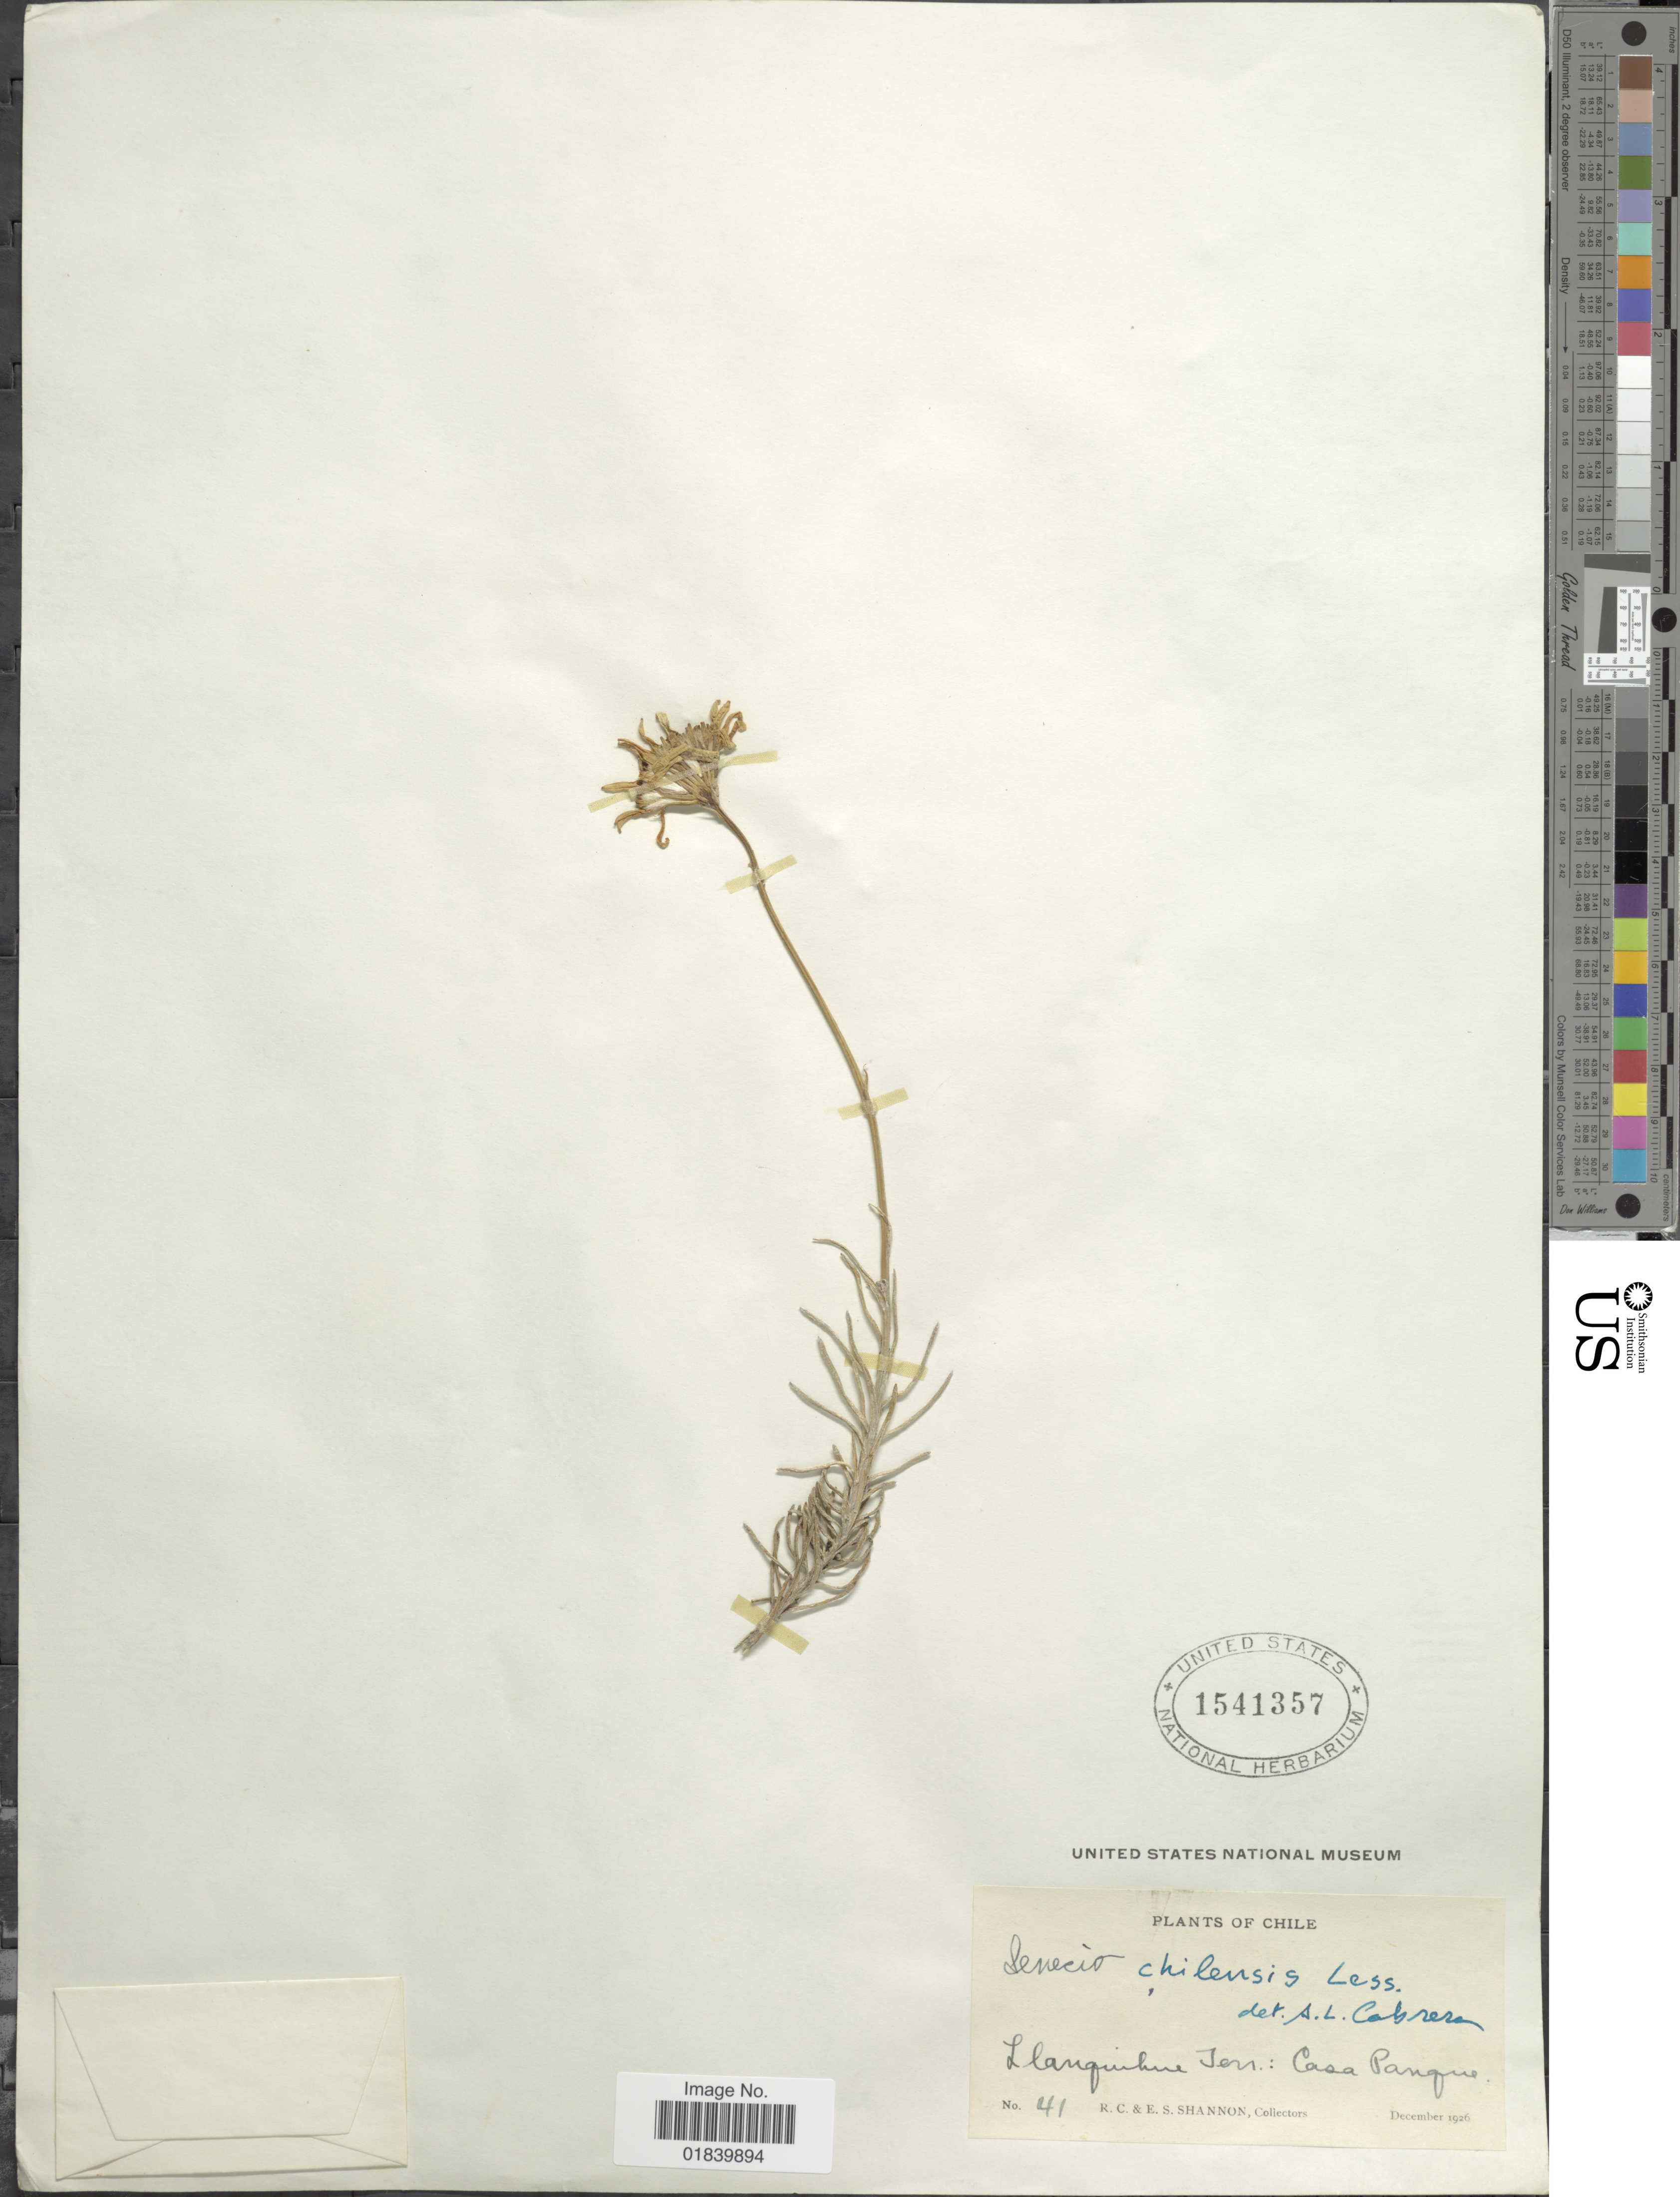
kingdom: Plantae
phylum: Tracheophyta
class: Magnoliopsida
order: Asterales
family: Asteraceae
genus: Senecio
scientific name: Senecio chilensis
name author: Less.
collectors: R. Shannon & E. Shannon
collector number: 41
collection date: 1926-12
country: Chile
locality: Llanquihue Terr: Casa Pangue.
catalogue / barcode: US 1541357